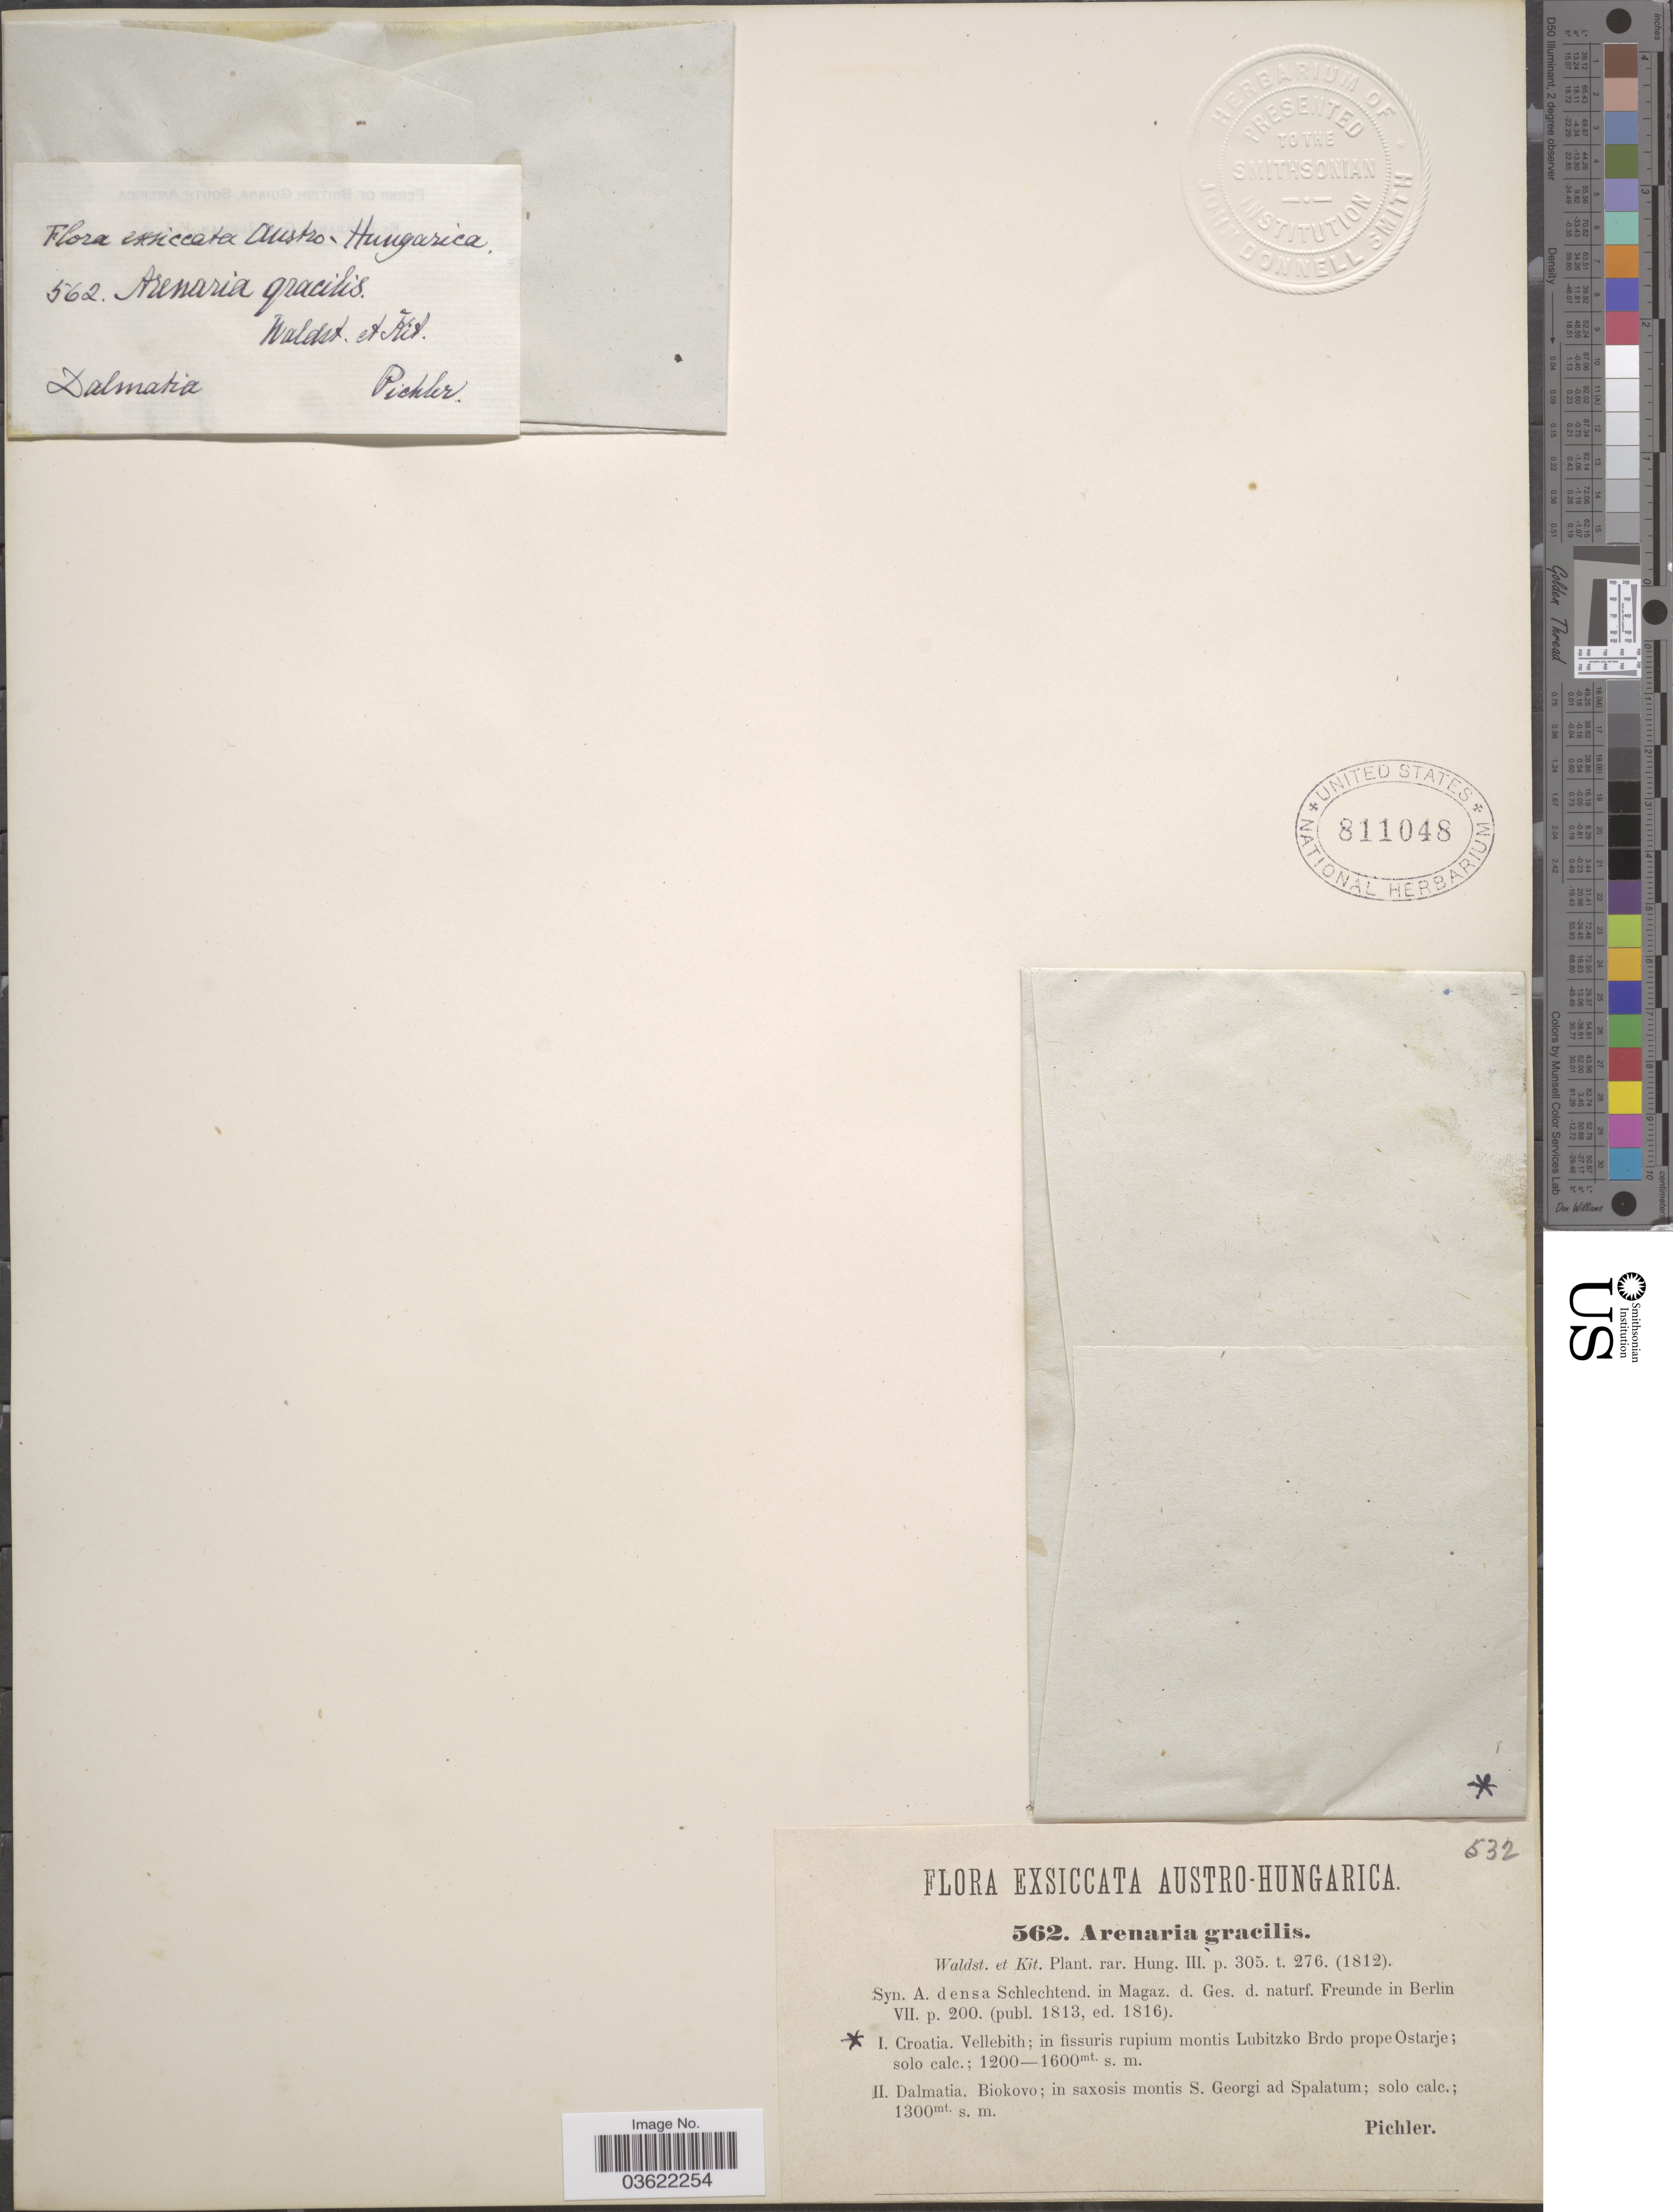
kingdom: Plantae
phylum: Tracheophyta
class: Magnoliopsida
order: Caryophyllales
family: Caryophyllaceae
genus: Arenaria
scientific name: Arenaria gracilis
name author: Waldst. & Kit.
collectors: Pichler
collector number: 562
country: Croatia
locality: Austro-Hungarica. Vellebith; in fissuris rupium montis Lubitzko Brdo prope Ostarje.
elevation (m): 1200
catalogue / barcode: US 811048